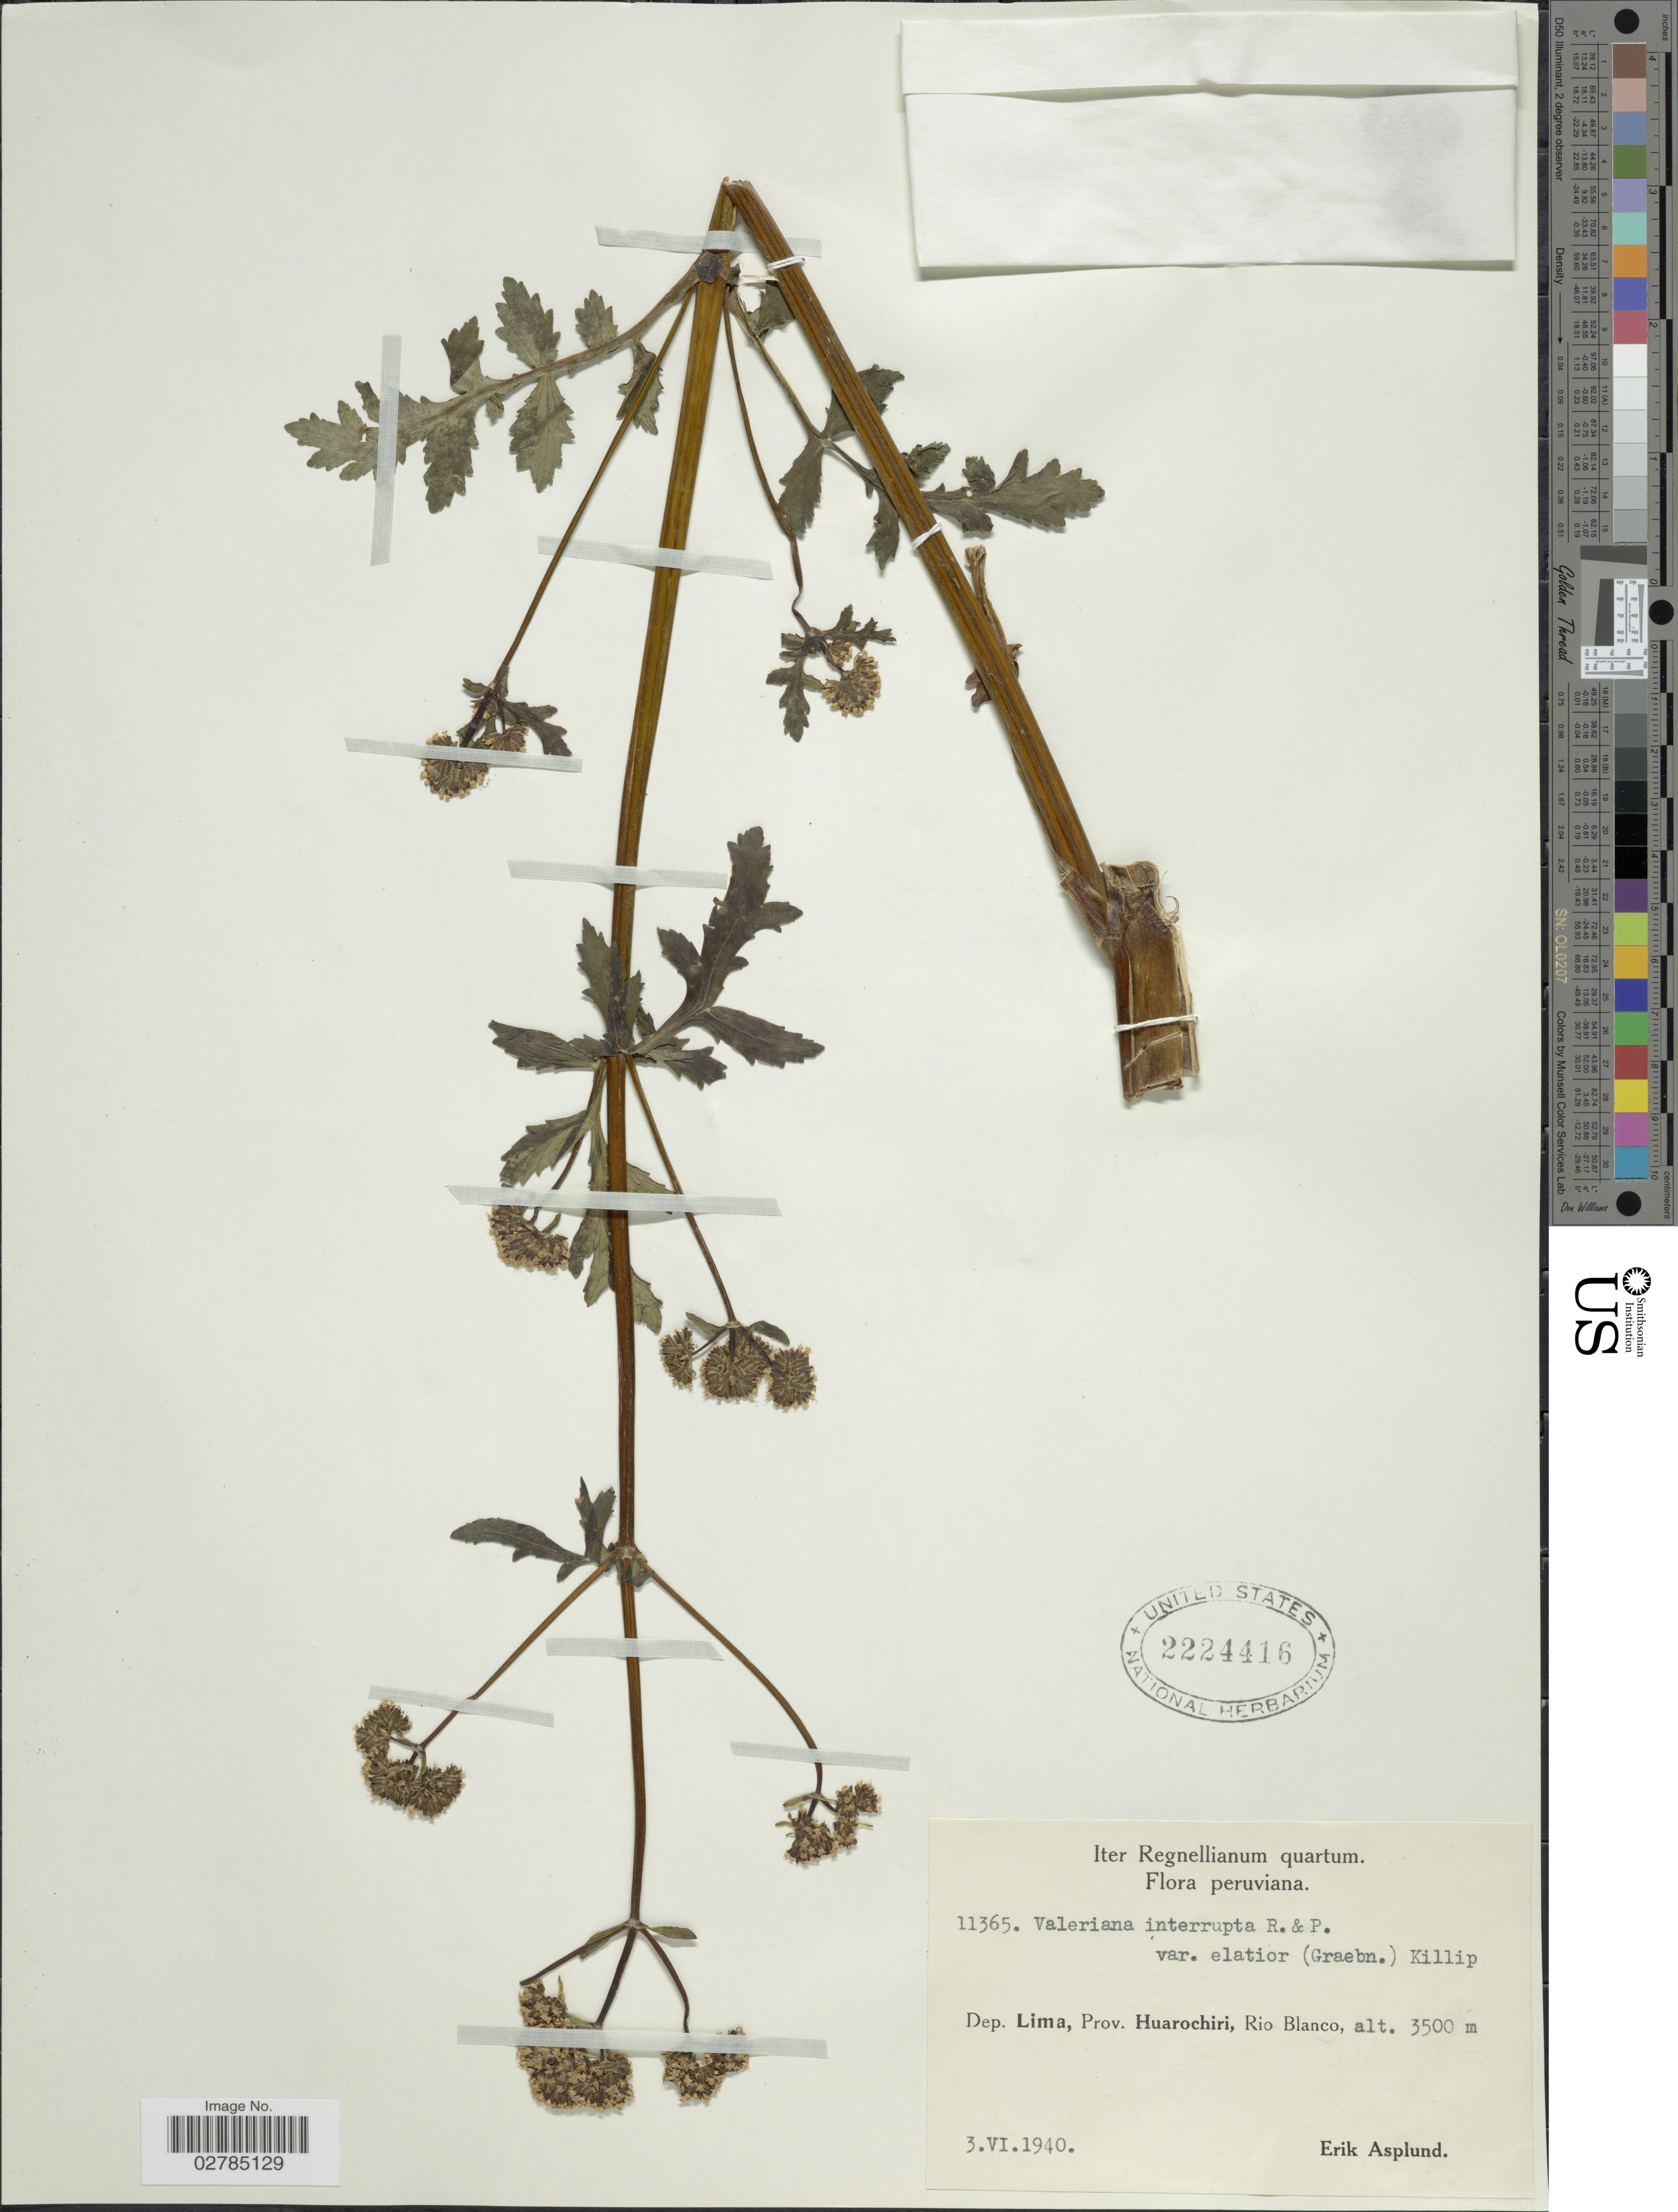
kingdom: Plantae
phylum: Tracheophyta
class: Magnoliopsida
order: Dipsacales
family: Caprifoliaceae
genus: Valeriana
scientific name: Valeriana pinnatifida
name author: Ruiz & Pav.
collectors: E. Asplund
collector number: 11365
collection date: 1940-06-03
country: Peru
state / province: Lima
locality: Dep. Lima, Prov. Huarochiri, Rio Blanco.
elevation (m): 3500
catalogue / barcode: US 2224416